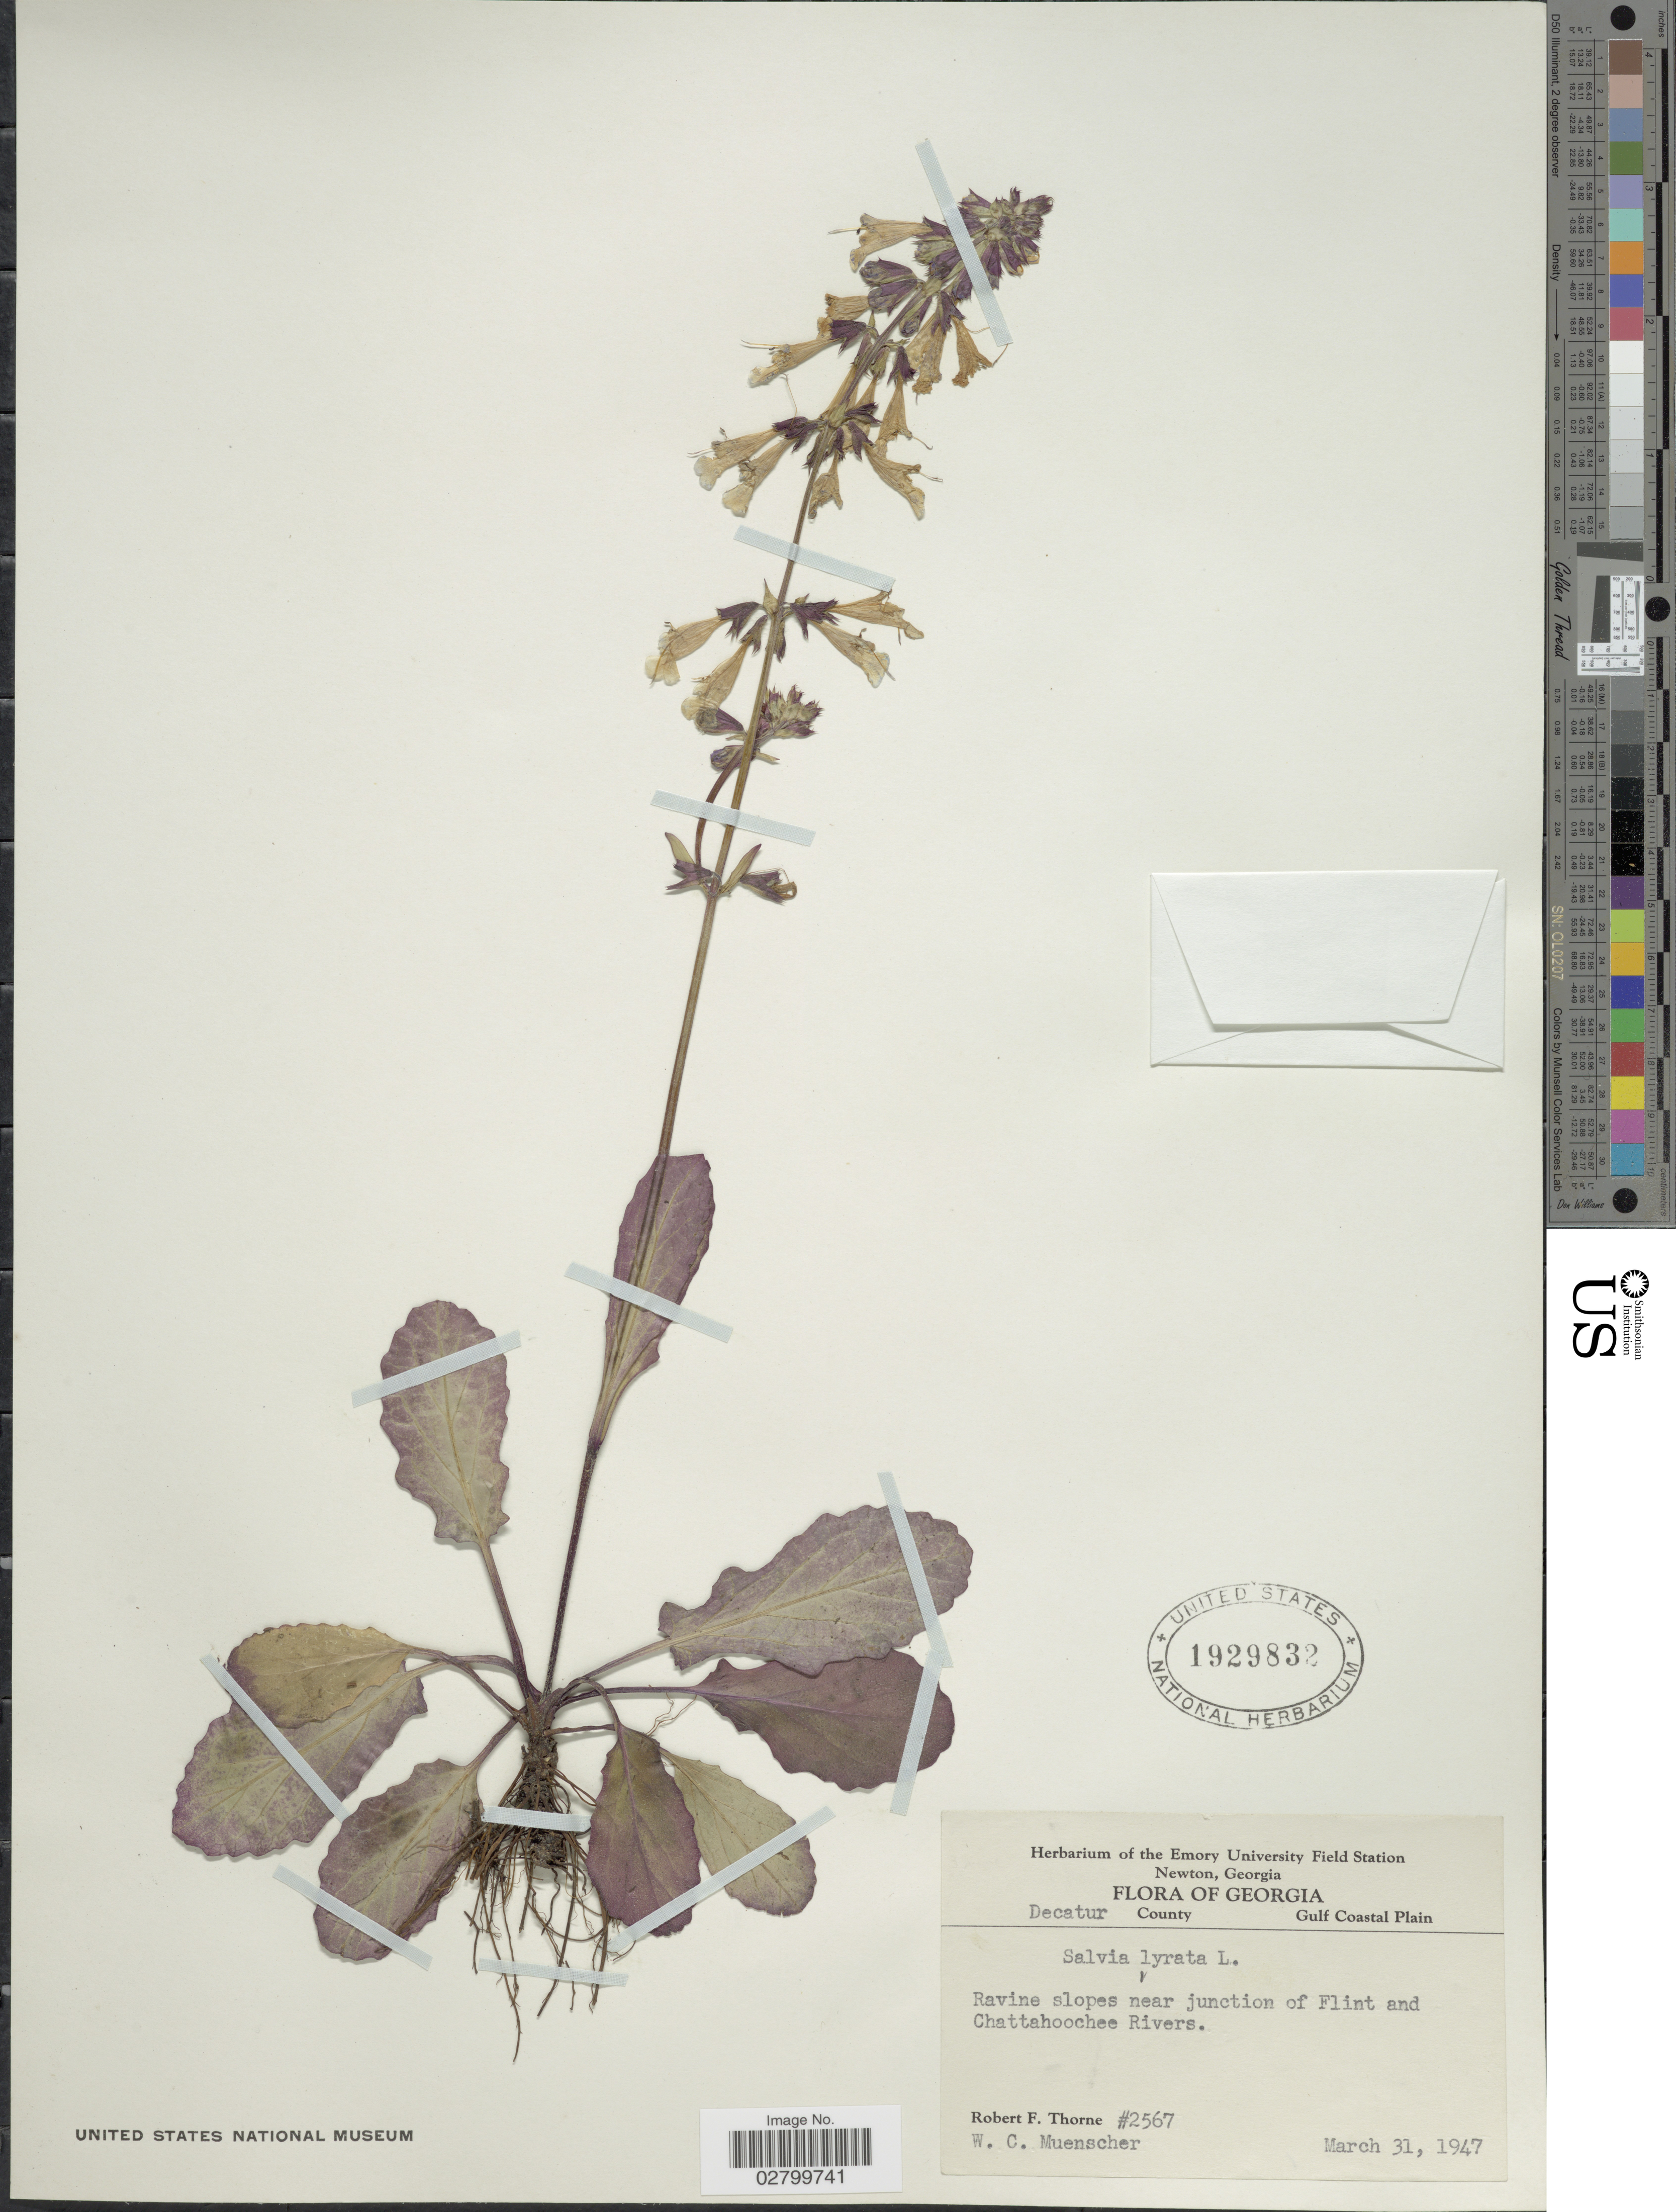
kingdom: Plantae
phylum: Tracheophyta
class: Magnoliopsida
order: Lamiales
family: Lamiaceae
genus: Salvia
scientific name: Salvia lyrata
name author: L.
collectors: R. F. Thorne & W. Muenscher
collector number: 2567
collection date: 1947-03-31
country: United States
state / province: Georgia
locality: Decatur County. Gulf Coastal Plain. Ravine slopes near junction of Flint and Chattahoochee Rivers.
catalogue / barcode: US 1929832